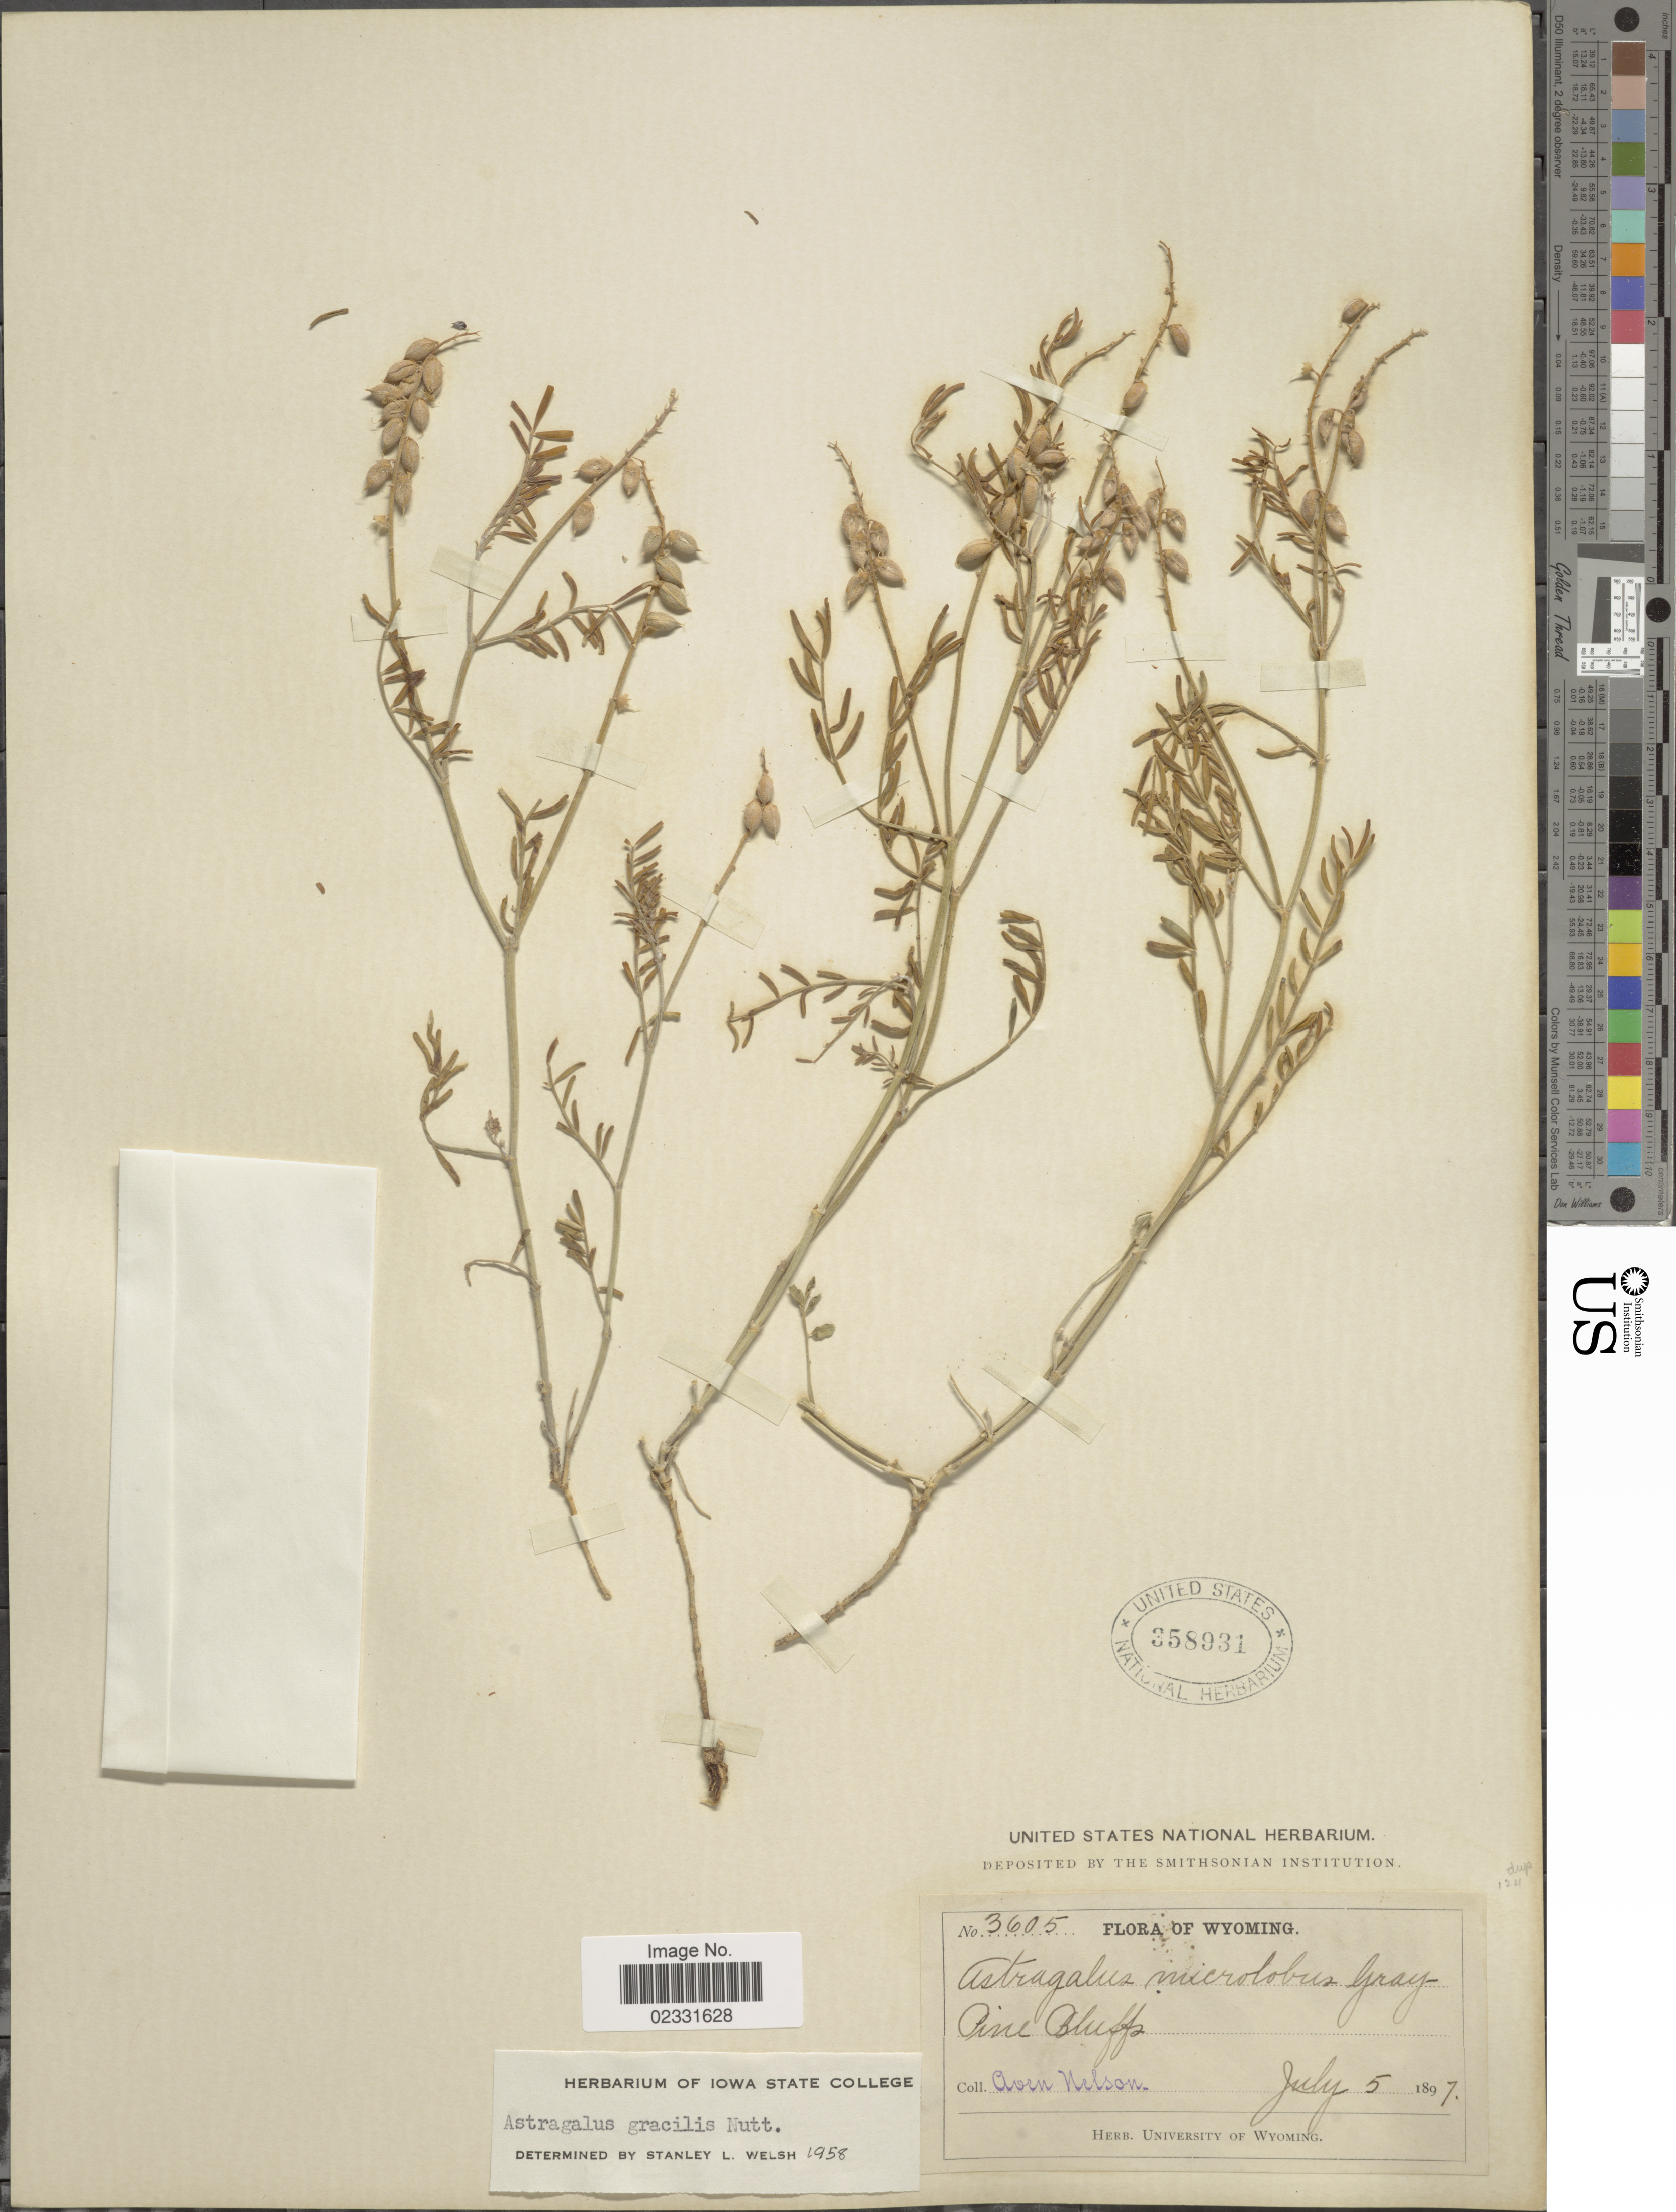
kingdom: Plantae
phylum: Tracheophyta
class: Magnoliopsida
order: Fabales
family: Fabaceae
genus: Astragalus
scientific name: Astragalus gracilis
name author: Nutt.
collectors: A. Nelson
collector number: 3605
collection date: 1897-07-05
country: United States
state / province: Wyoming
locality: Pine Bluffs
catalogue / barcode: US 358931